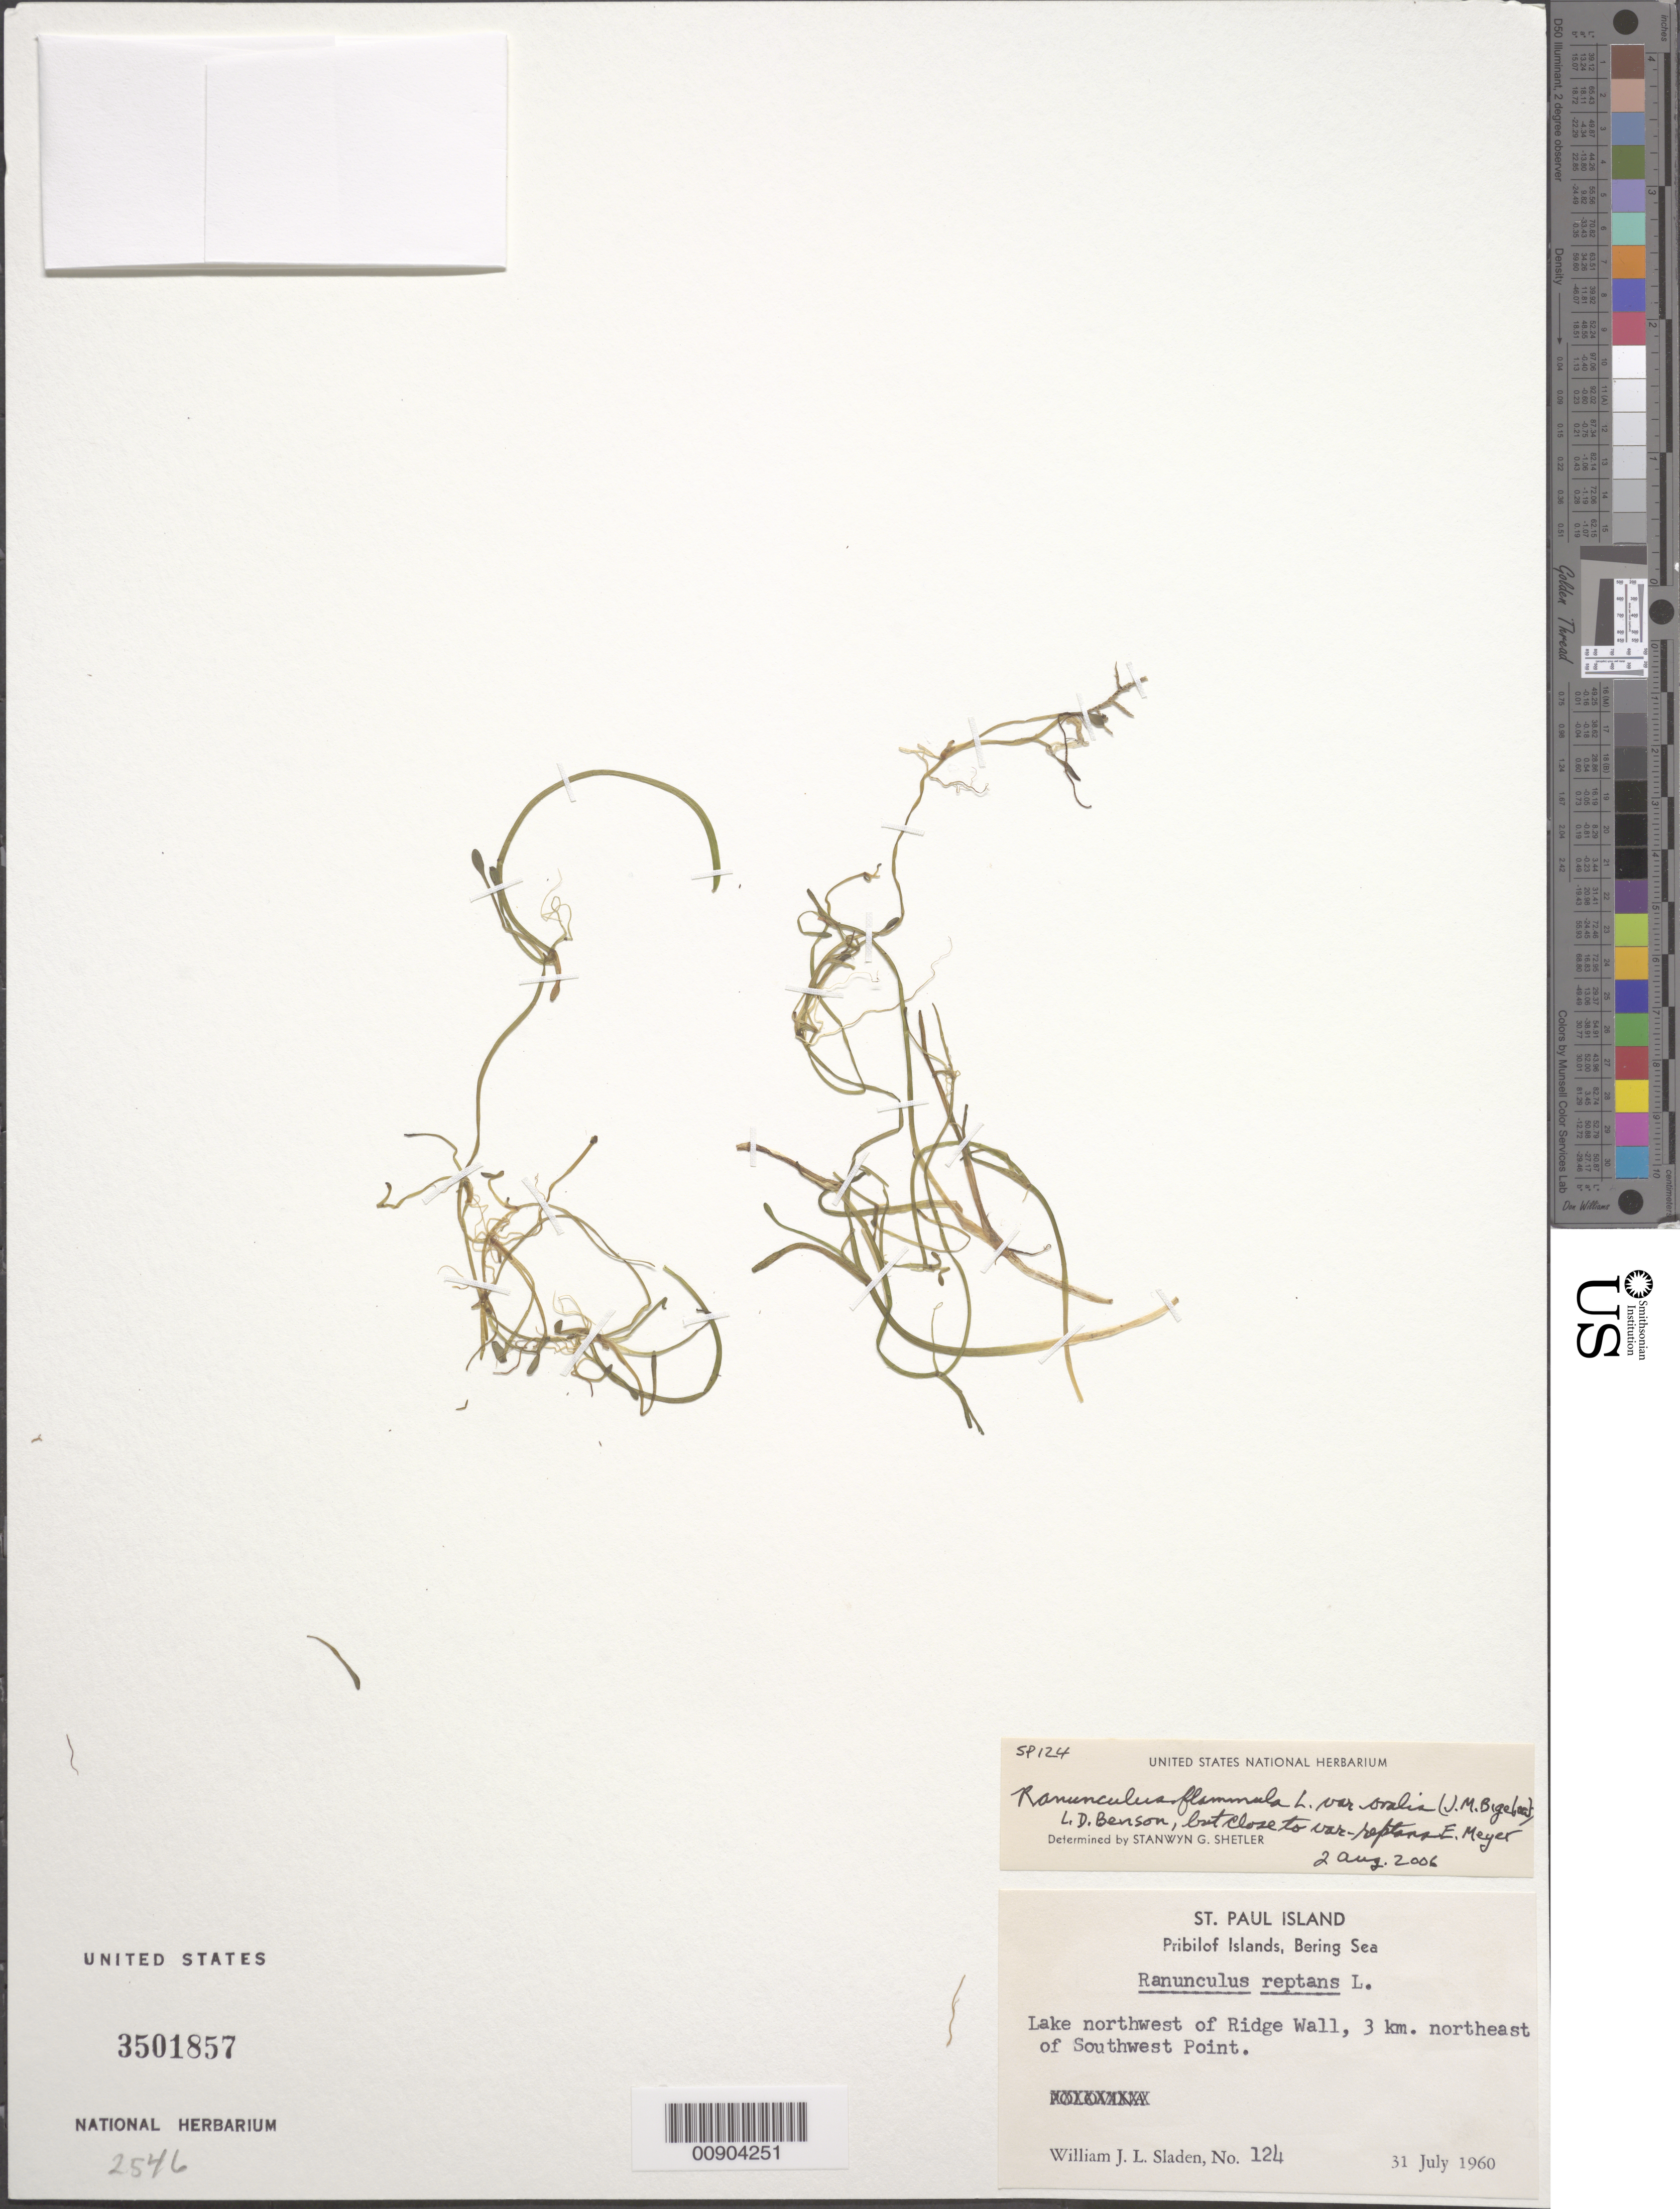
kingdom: Plantae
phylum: Tracheophyta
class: Magnoliopsida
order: Ranunculales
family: Ranunculaceae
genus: Ranunculus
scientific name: Ranunculus flammula var. ovalis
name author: (J.M. Bigelow) L.D. Benson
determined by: Shetler, Stanwyn G., (US), NMNH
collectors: W. Sladen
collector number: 124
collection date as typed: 31 Jul 1960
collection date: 1960-07-31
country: United States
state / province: Alaska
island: St. Paul Island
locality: St. Paul Island. Lake northwest of Ridge Wall, 3 km. east of Southwest Point., Bering Sea, Pribilof Islands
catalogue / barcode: US 3501857